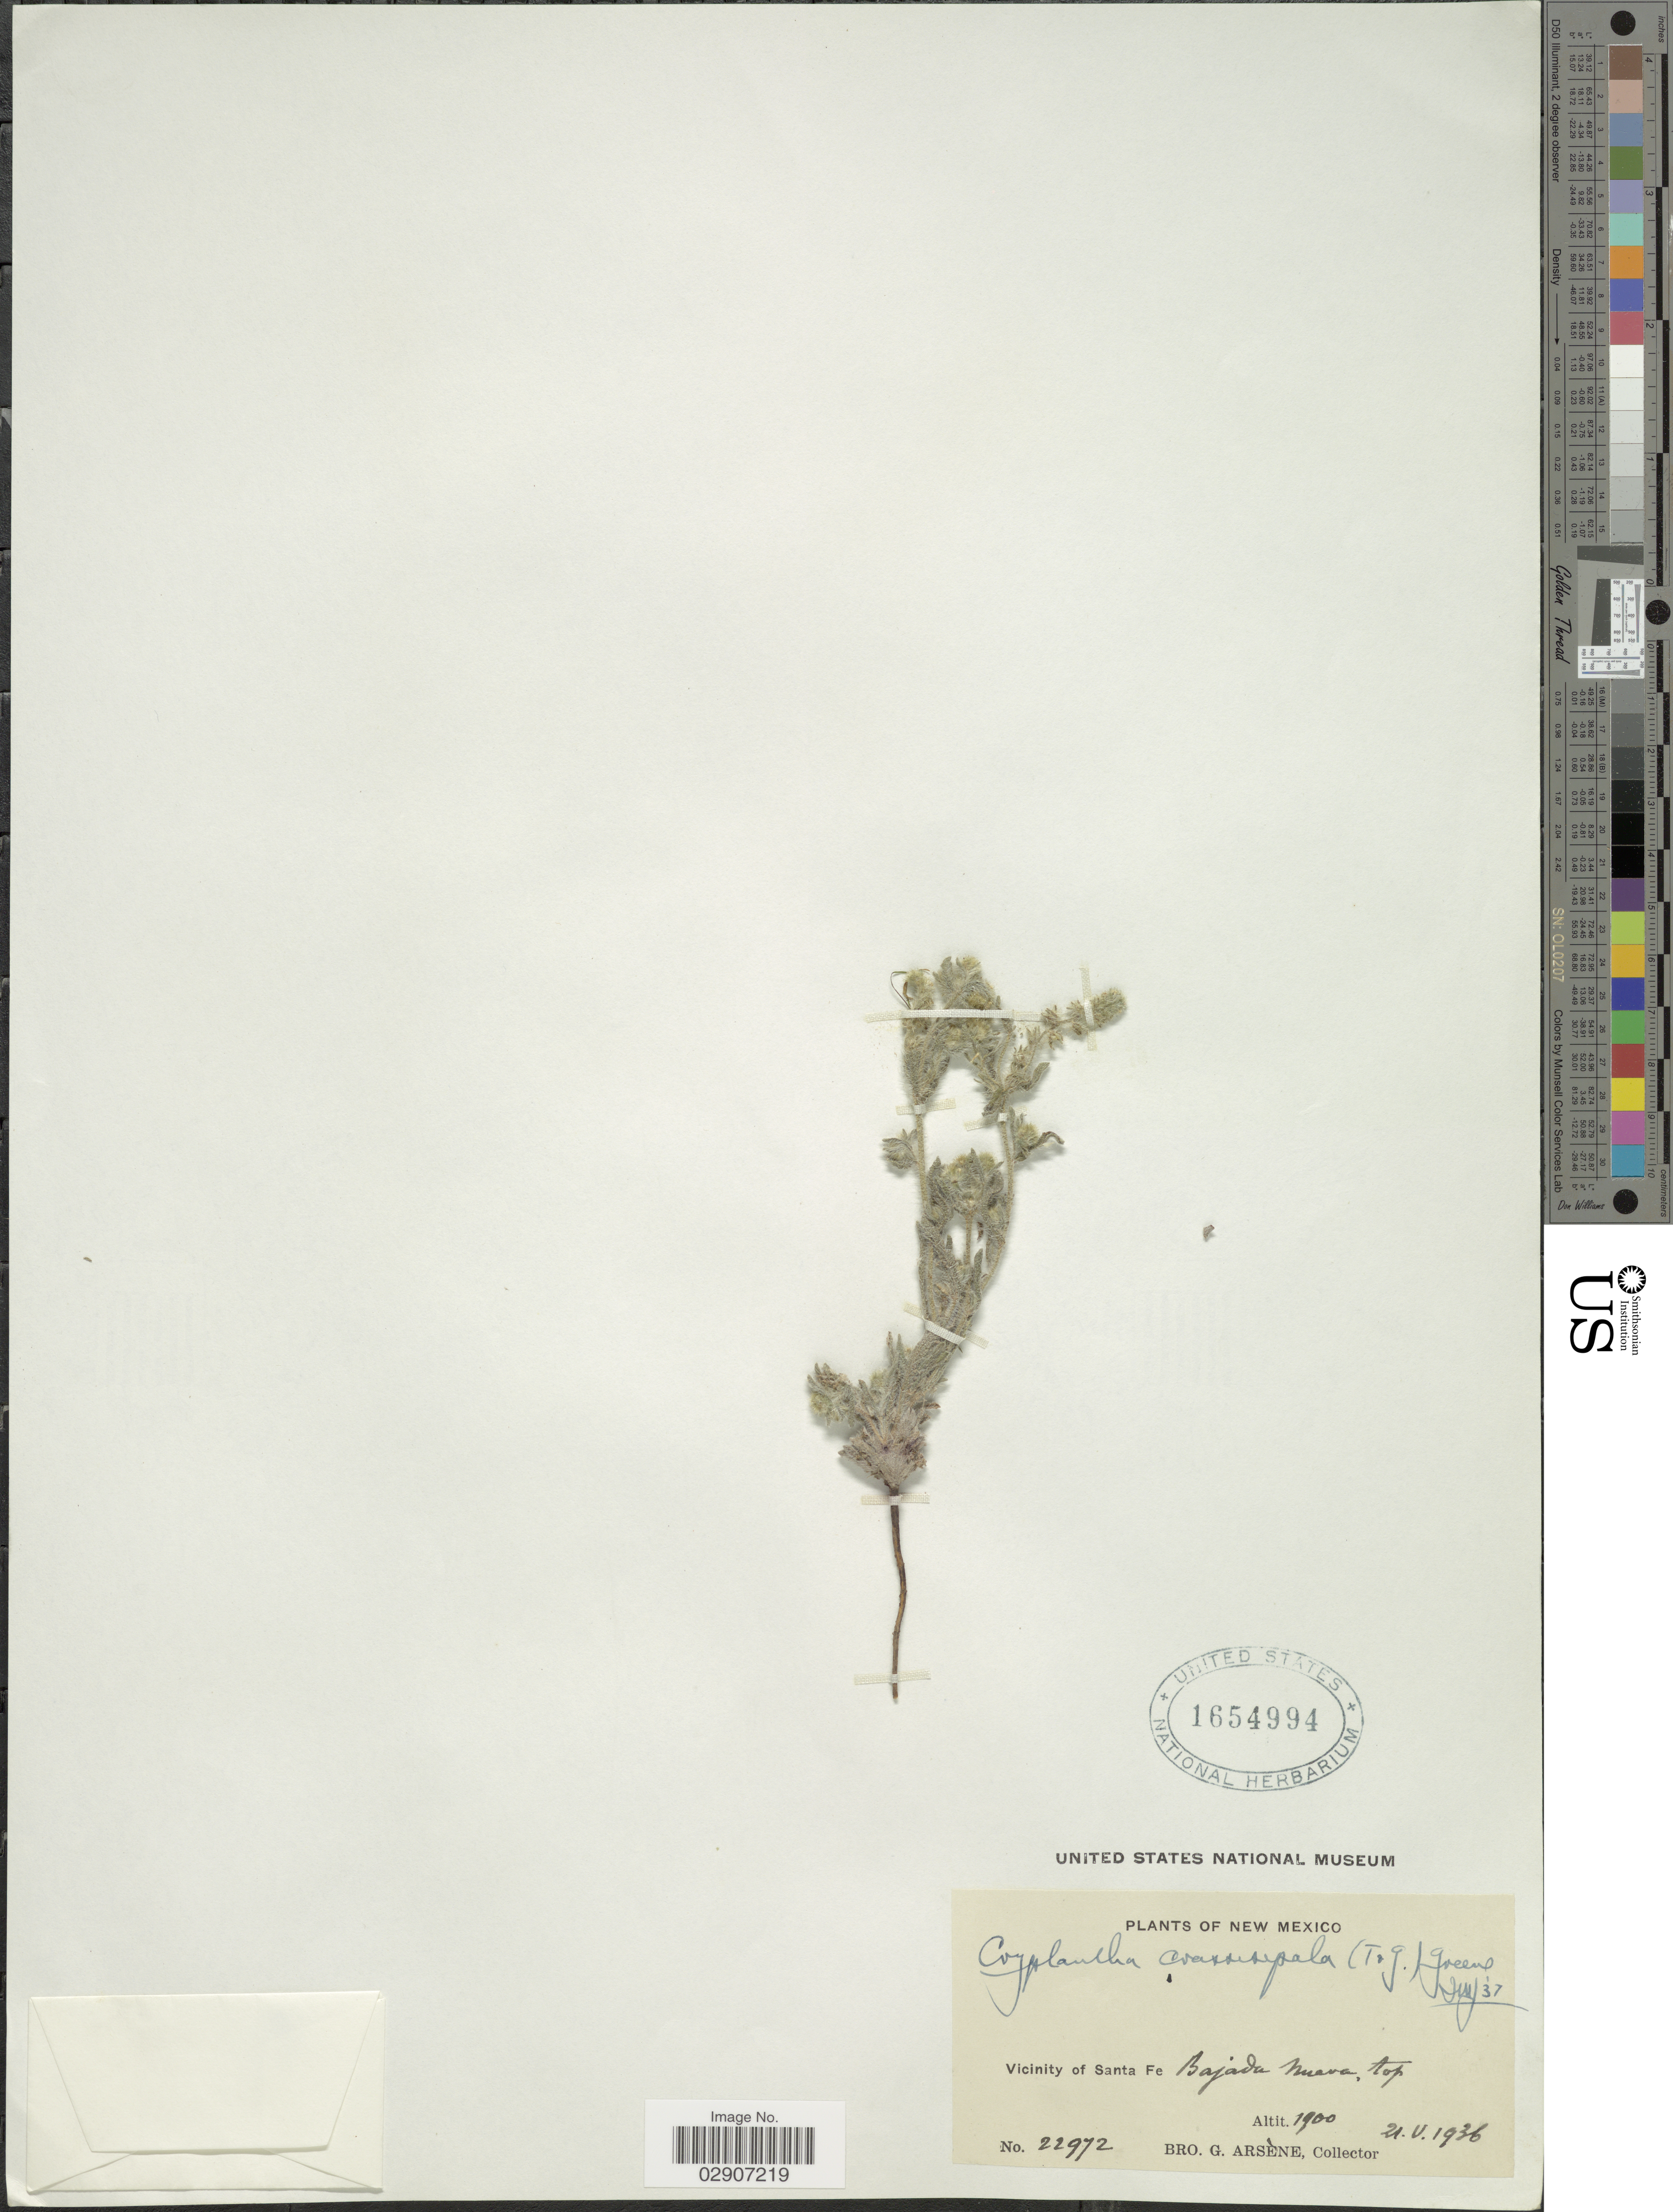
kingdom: Plantae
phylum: Tracheophyta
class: Magnoliopsida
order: Boraginales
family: Boraginaceae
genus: Cryptantha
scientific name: Cryptantha crassisepala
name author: (Torr. & A. Gray) Greene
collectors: Bro. G. Arsène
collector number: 22972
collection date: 1936-05-21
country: United States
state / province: New Mexico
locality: Vicinity of Santa Fe, Bajada Nueva, top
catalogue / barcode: US 1654994